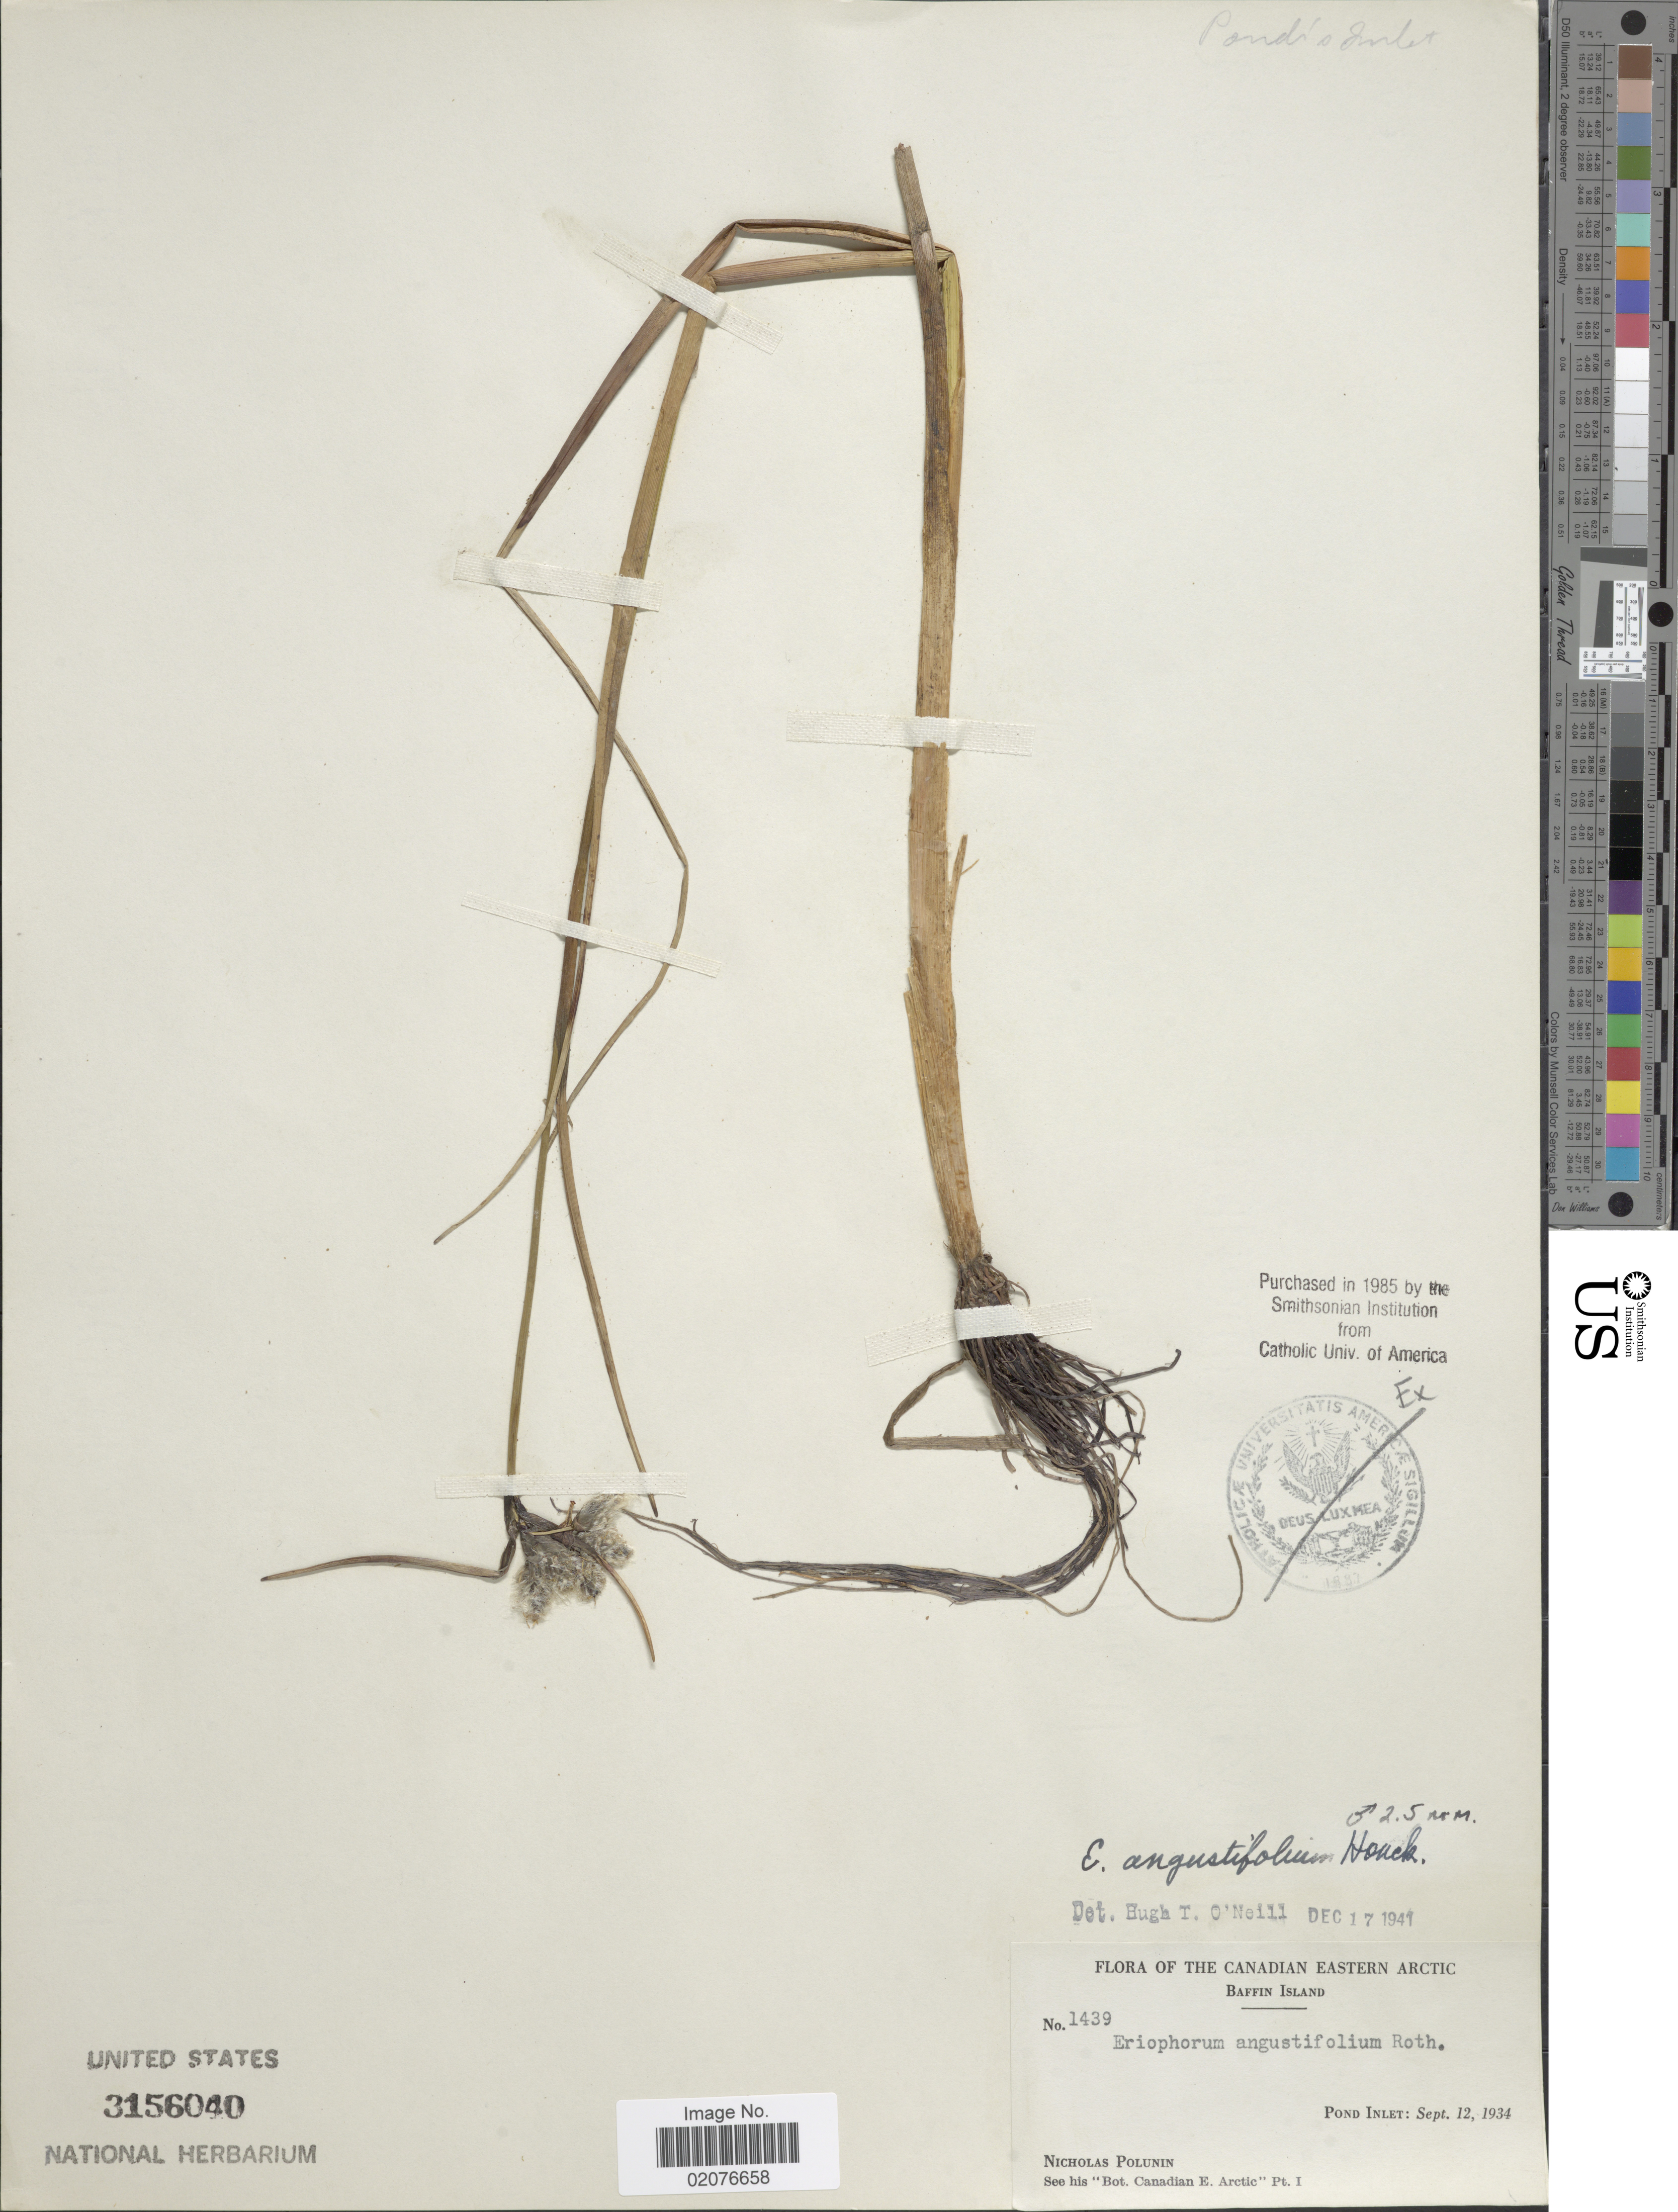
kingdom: Plantae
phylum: Tracheophyta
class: Liliopsida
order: Poales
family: Cyperaceae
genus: Eriophorum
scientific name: Eriophorum angustifolium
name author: Honck.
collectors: N. V. Polunin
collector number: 1439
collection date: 1934-09-12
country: Canada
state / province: Nunavut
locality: The Canadian Eastern Arctic, Baffin Island, Pond Inlet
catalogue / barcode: US 3156040